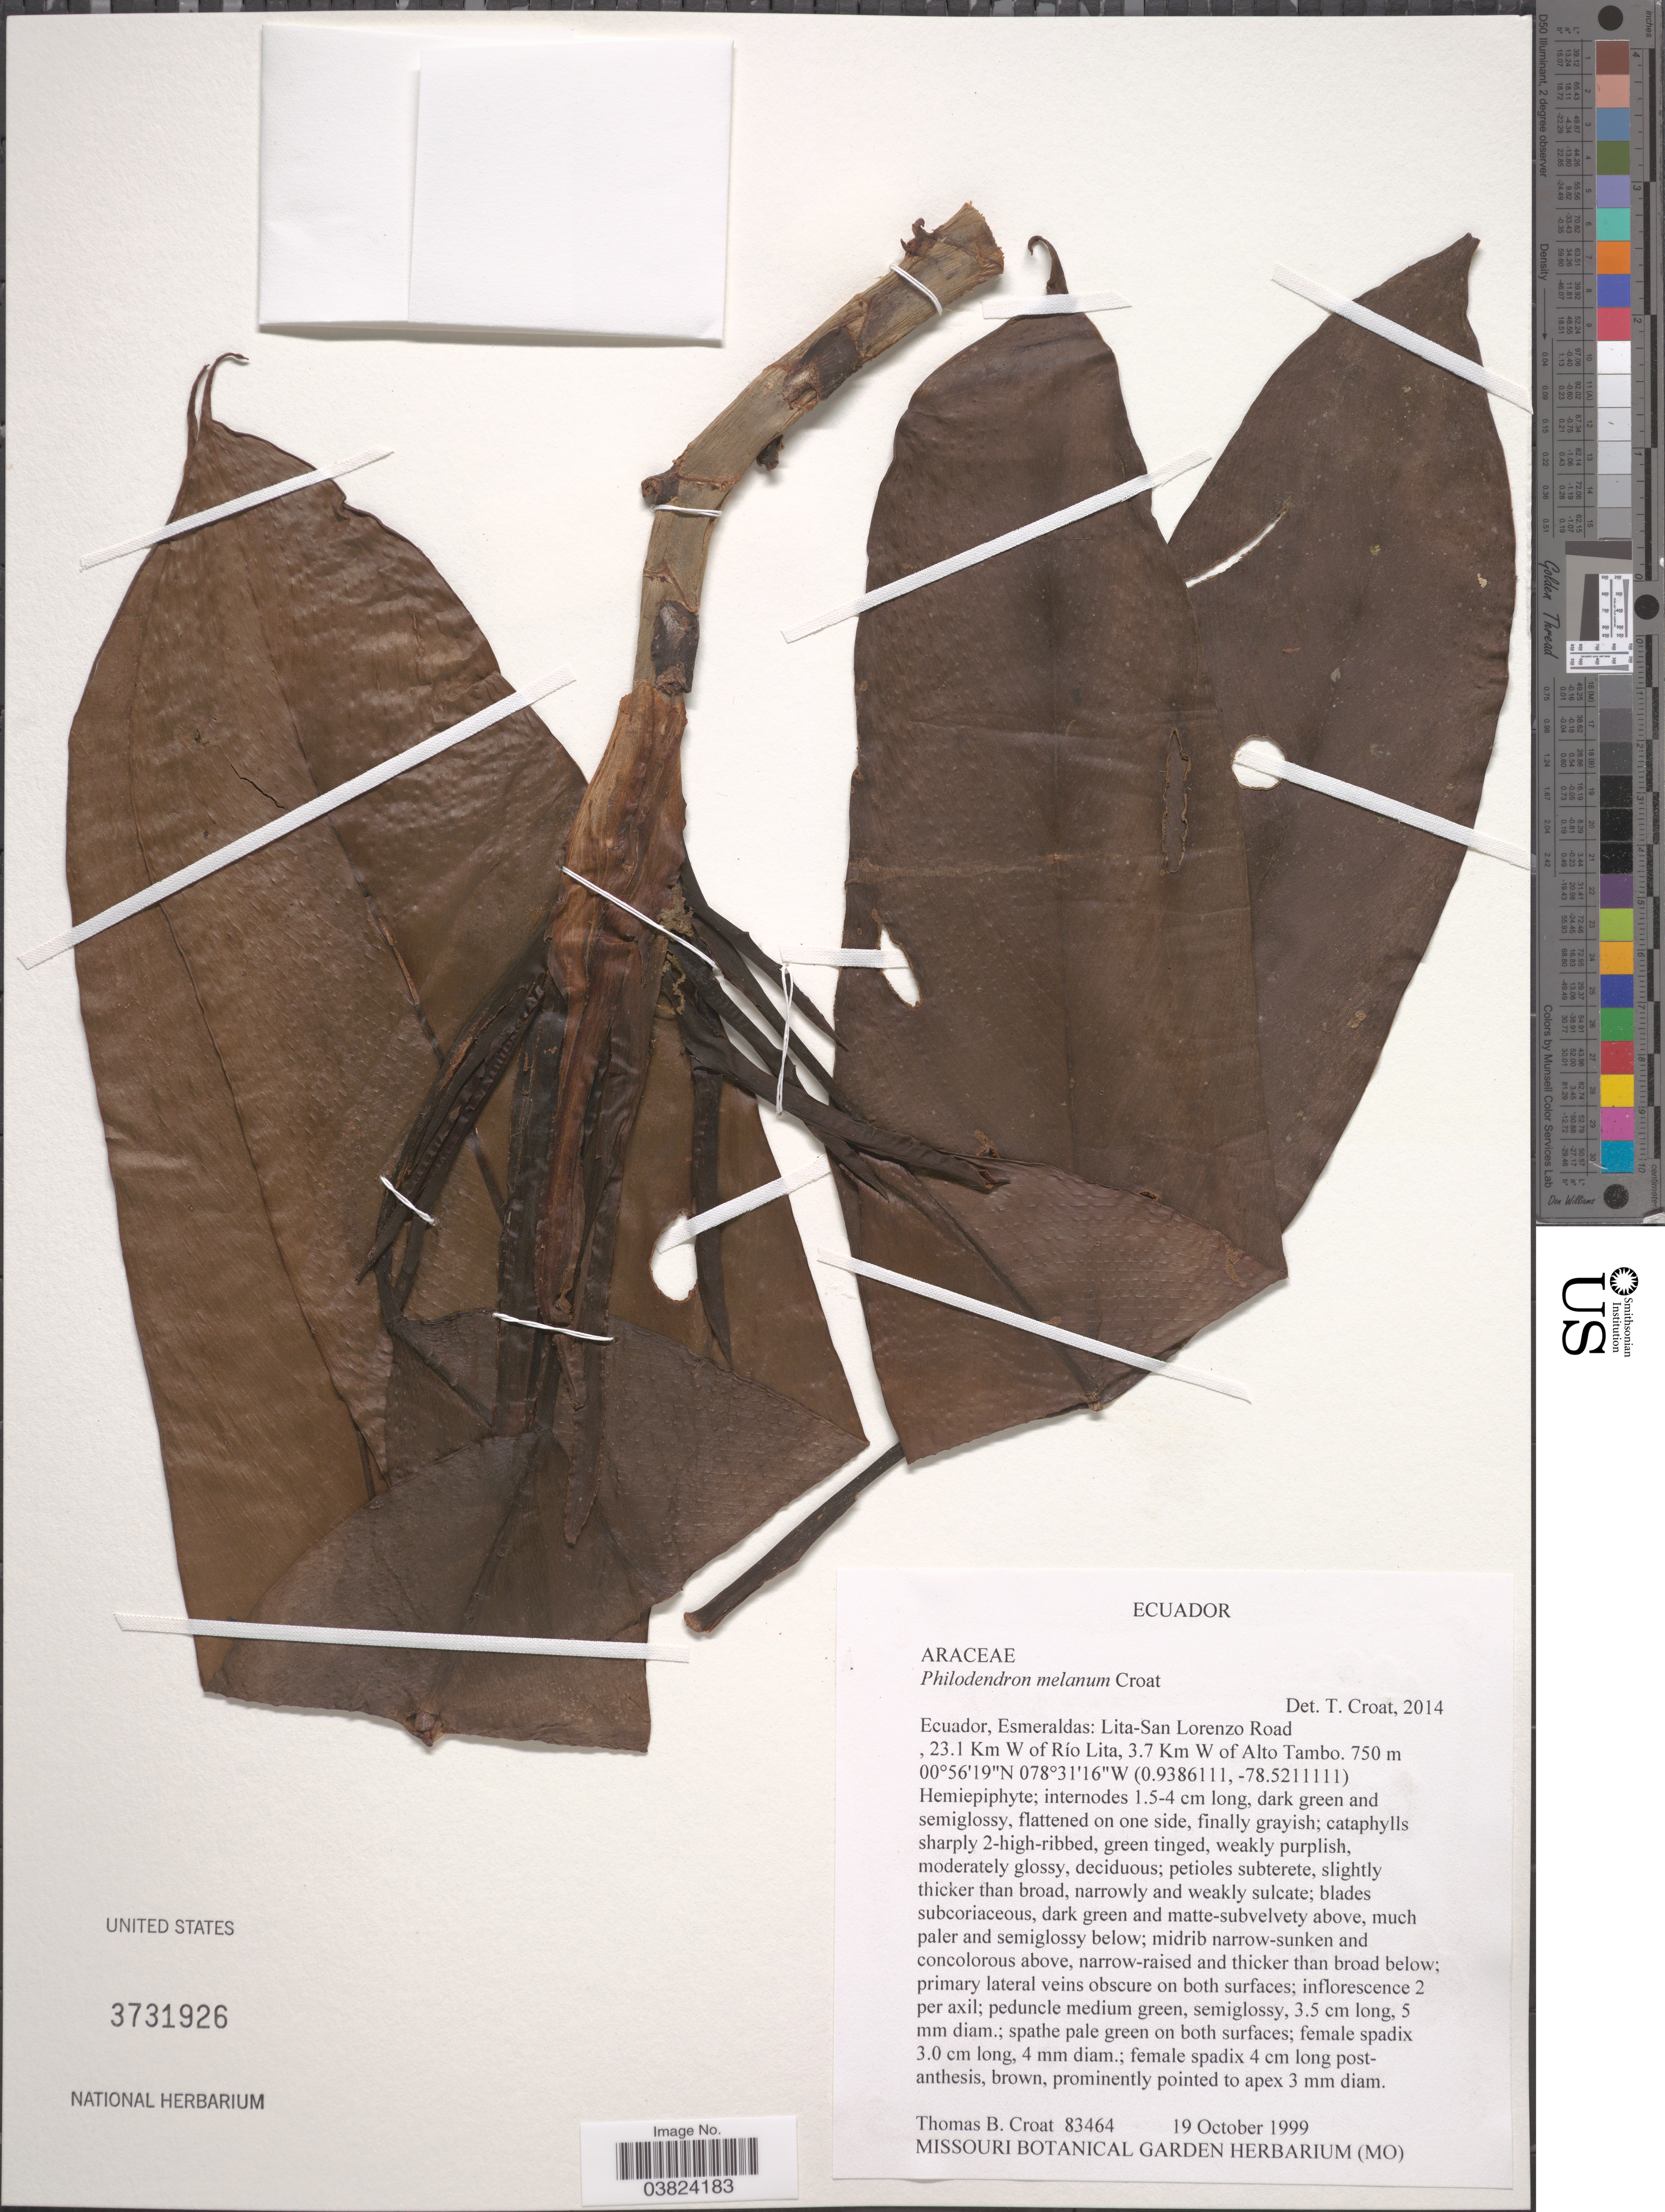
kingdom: Plantae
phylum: Tracheophyta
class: Liliopsida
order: Alismatales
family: Araceae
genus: Philodendron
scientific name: Philodendron melanum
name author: Croat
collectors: T. B. Croat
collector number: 83464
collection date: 1999-10-19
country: Ecuador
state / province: Esmeraldas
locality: Lita-San Lorenzo Road, 23.1 Km W of Río Lita, 3.7 Km W of Alto Tambo.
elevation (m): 750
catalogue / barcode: US 3731926